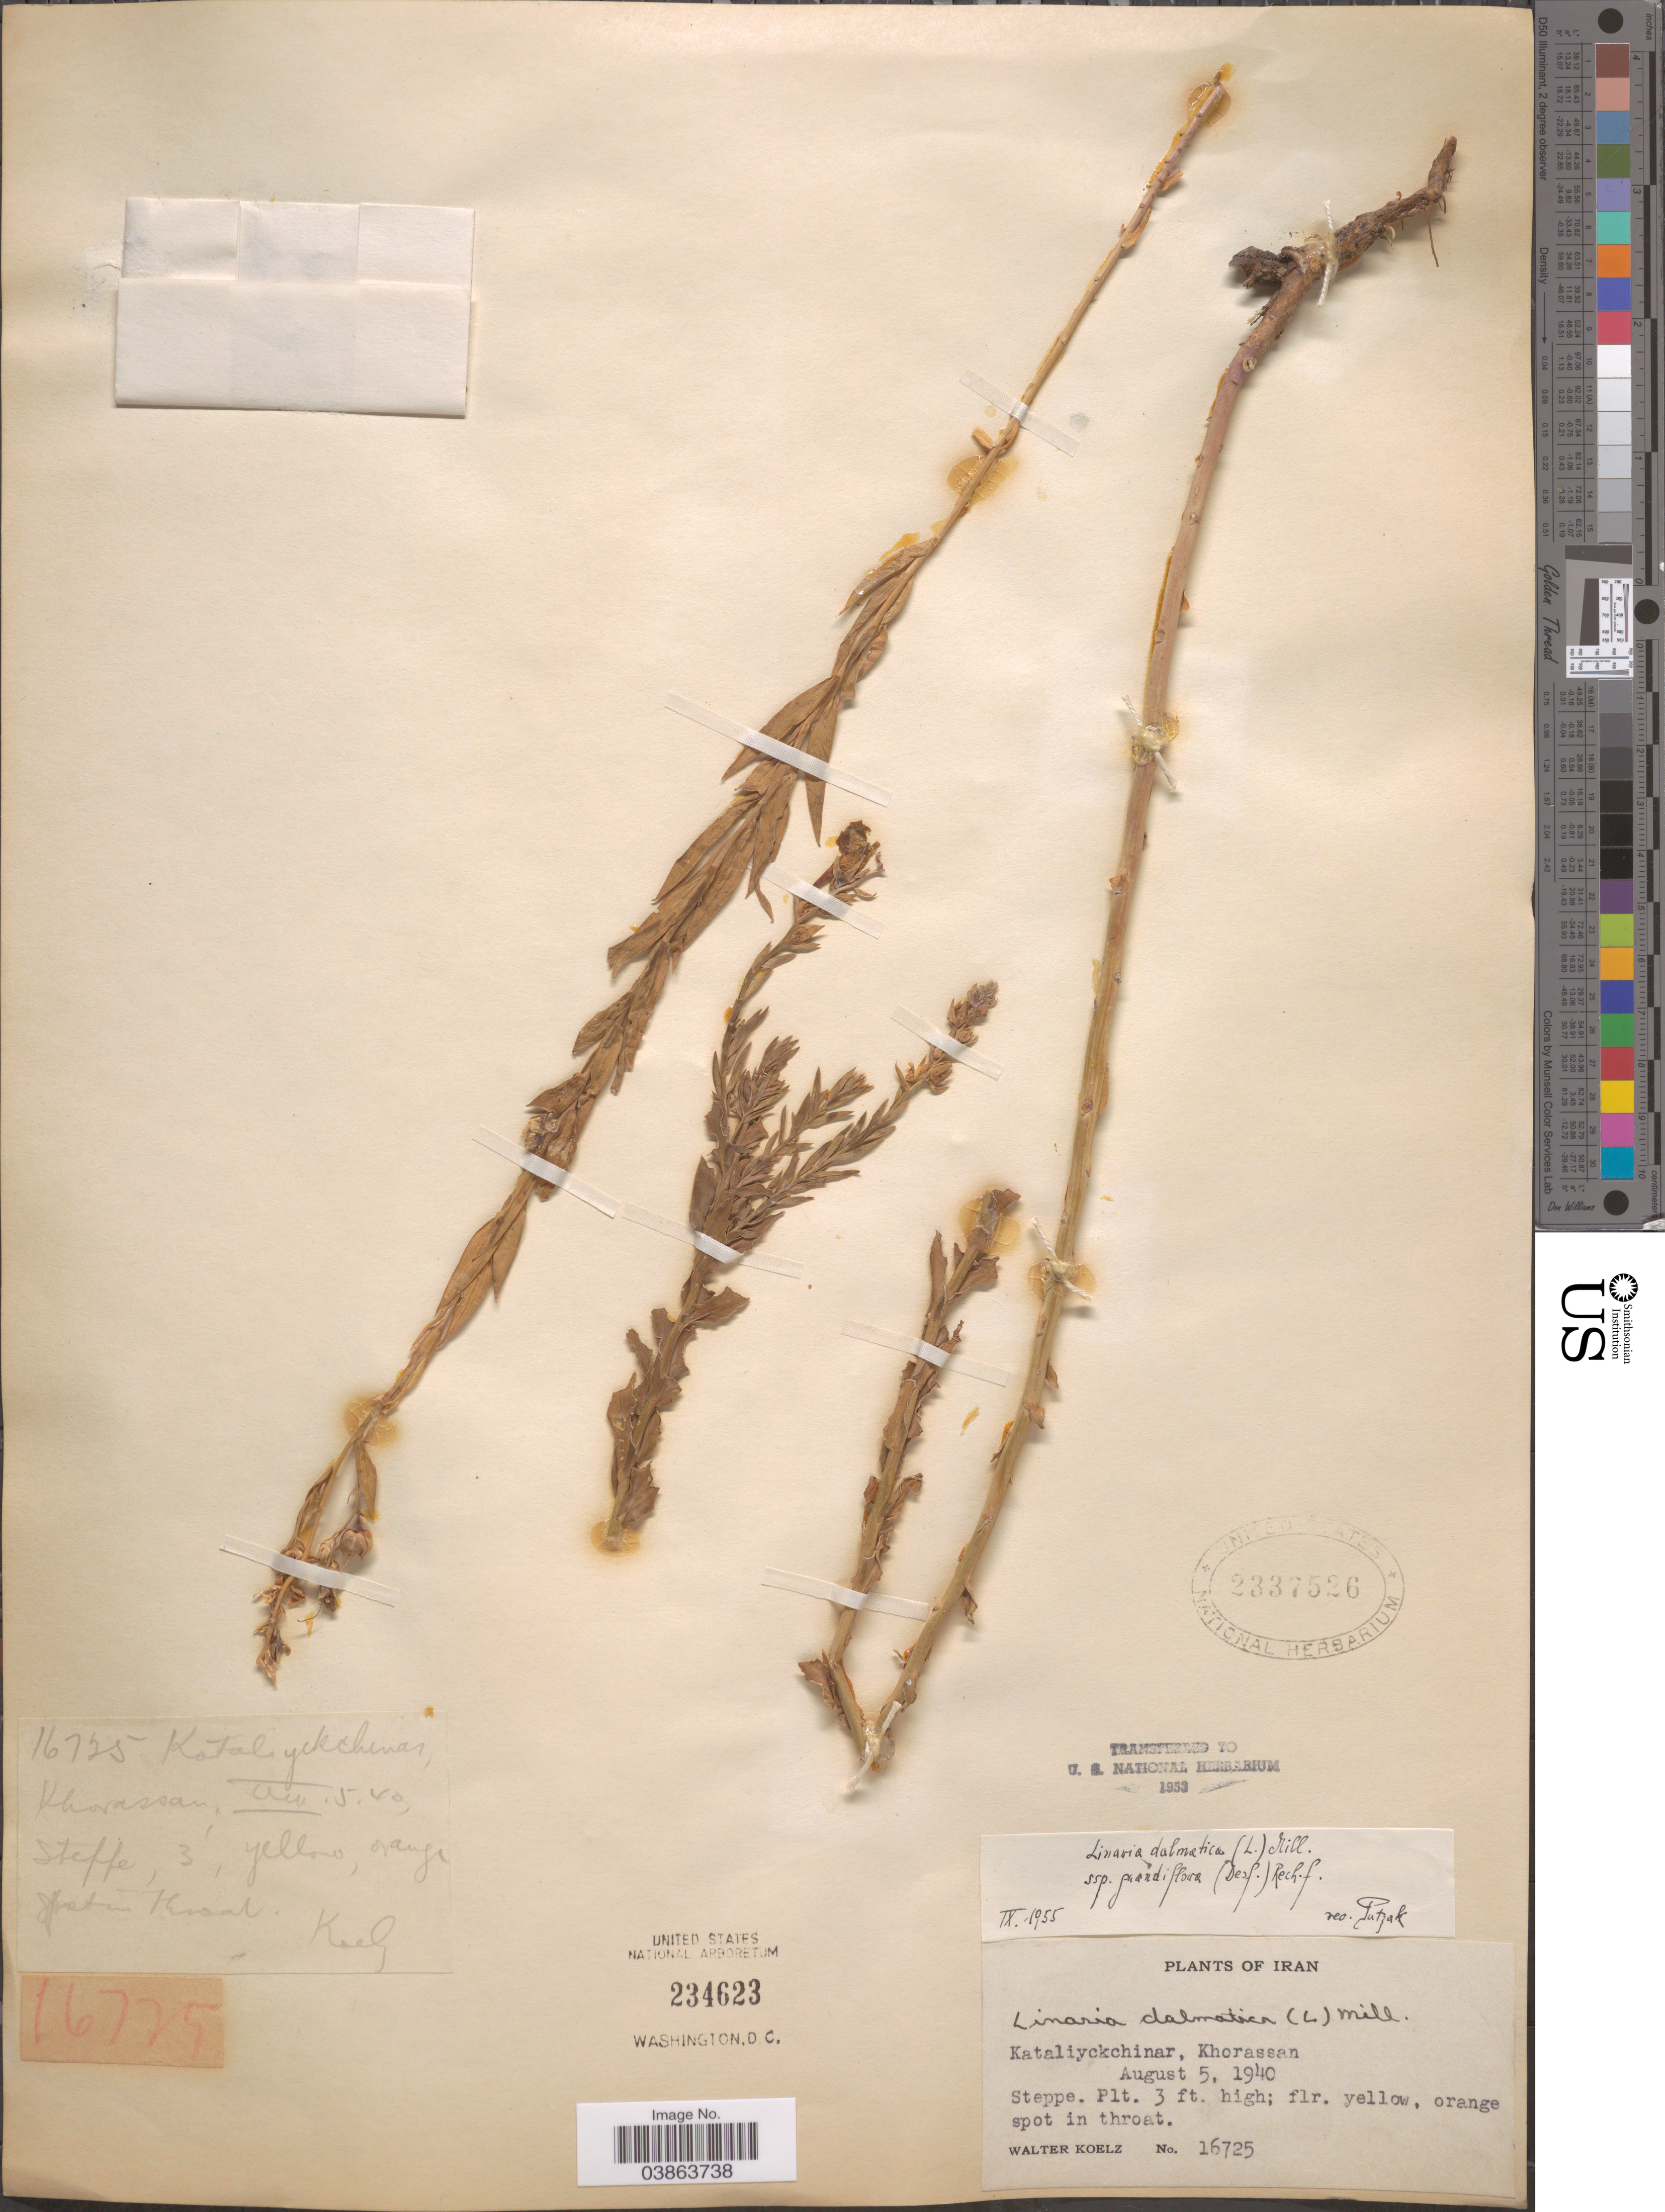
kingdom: Plantae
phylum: Tracheophyta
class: Magnoliopsida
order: Lamiales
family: Plantaginaceae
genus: Linaria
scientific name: Linaria dalmatica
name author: (L.) Mill.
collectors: W. N. Koelz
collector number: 16725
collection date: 1940-08-05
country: Iran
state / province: Khorasan [obsolete]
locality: Kataliyckchinar, Khorassan.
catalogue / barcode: US 2337526